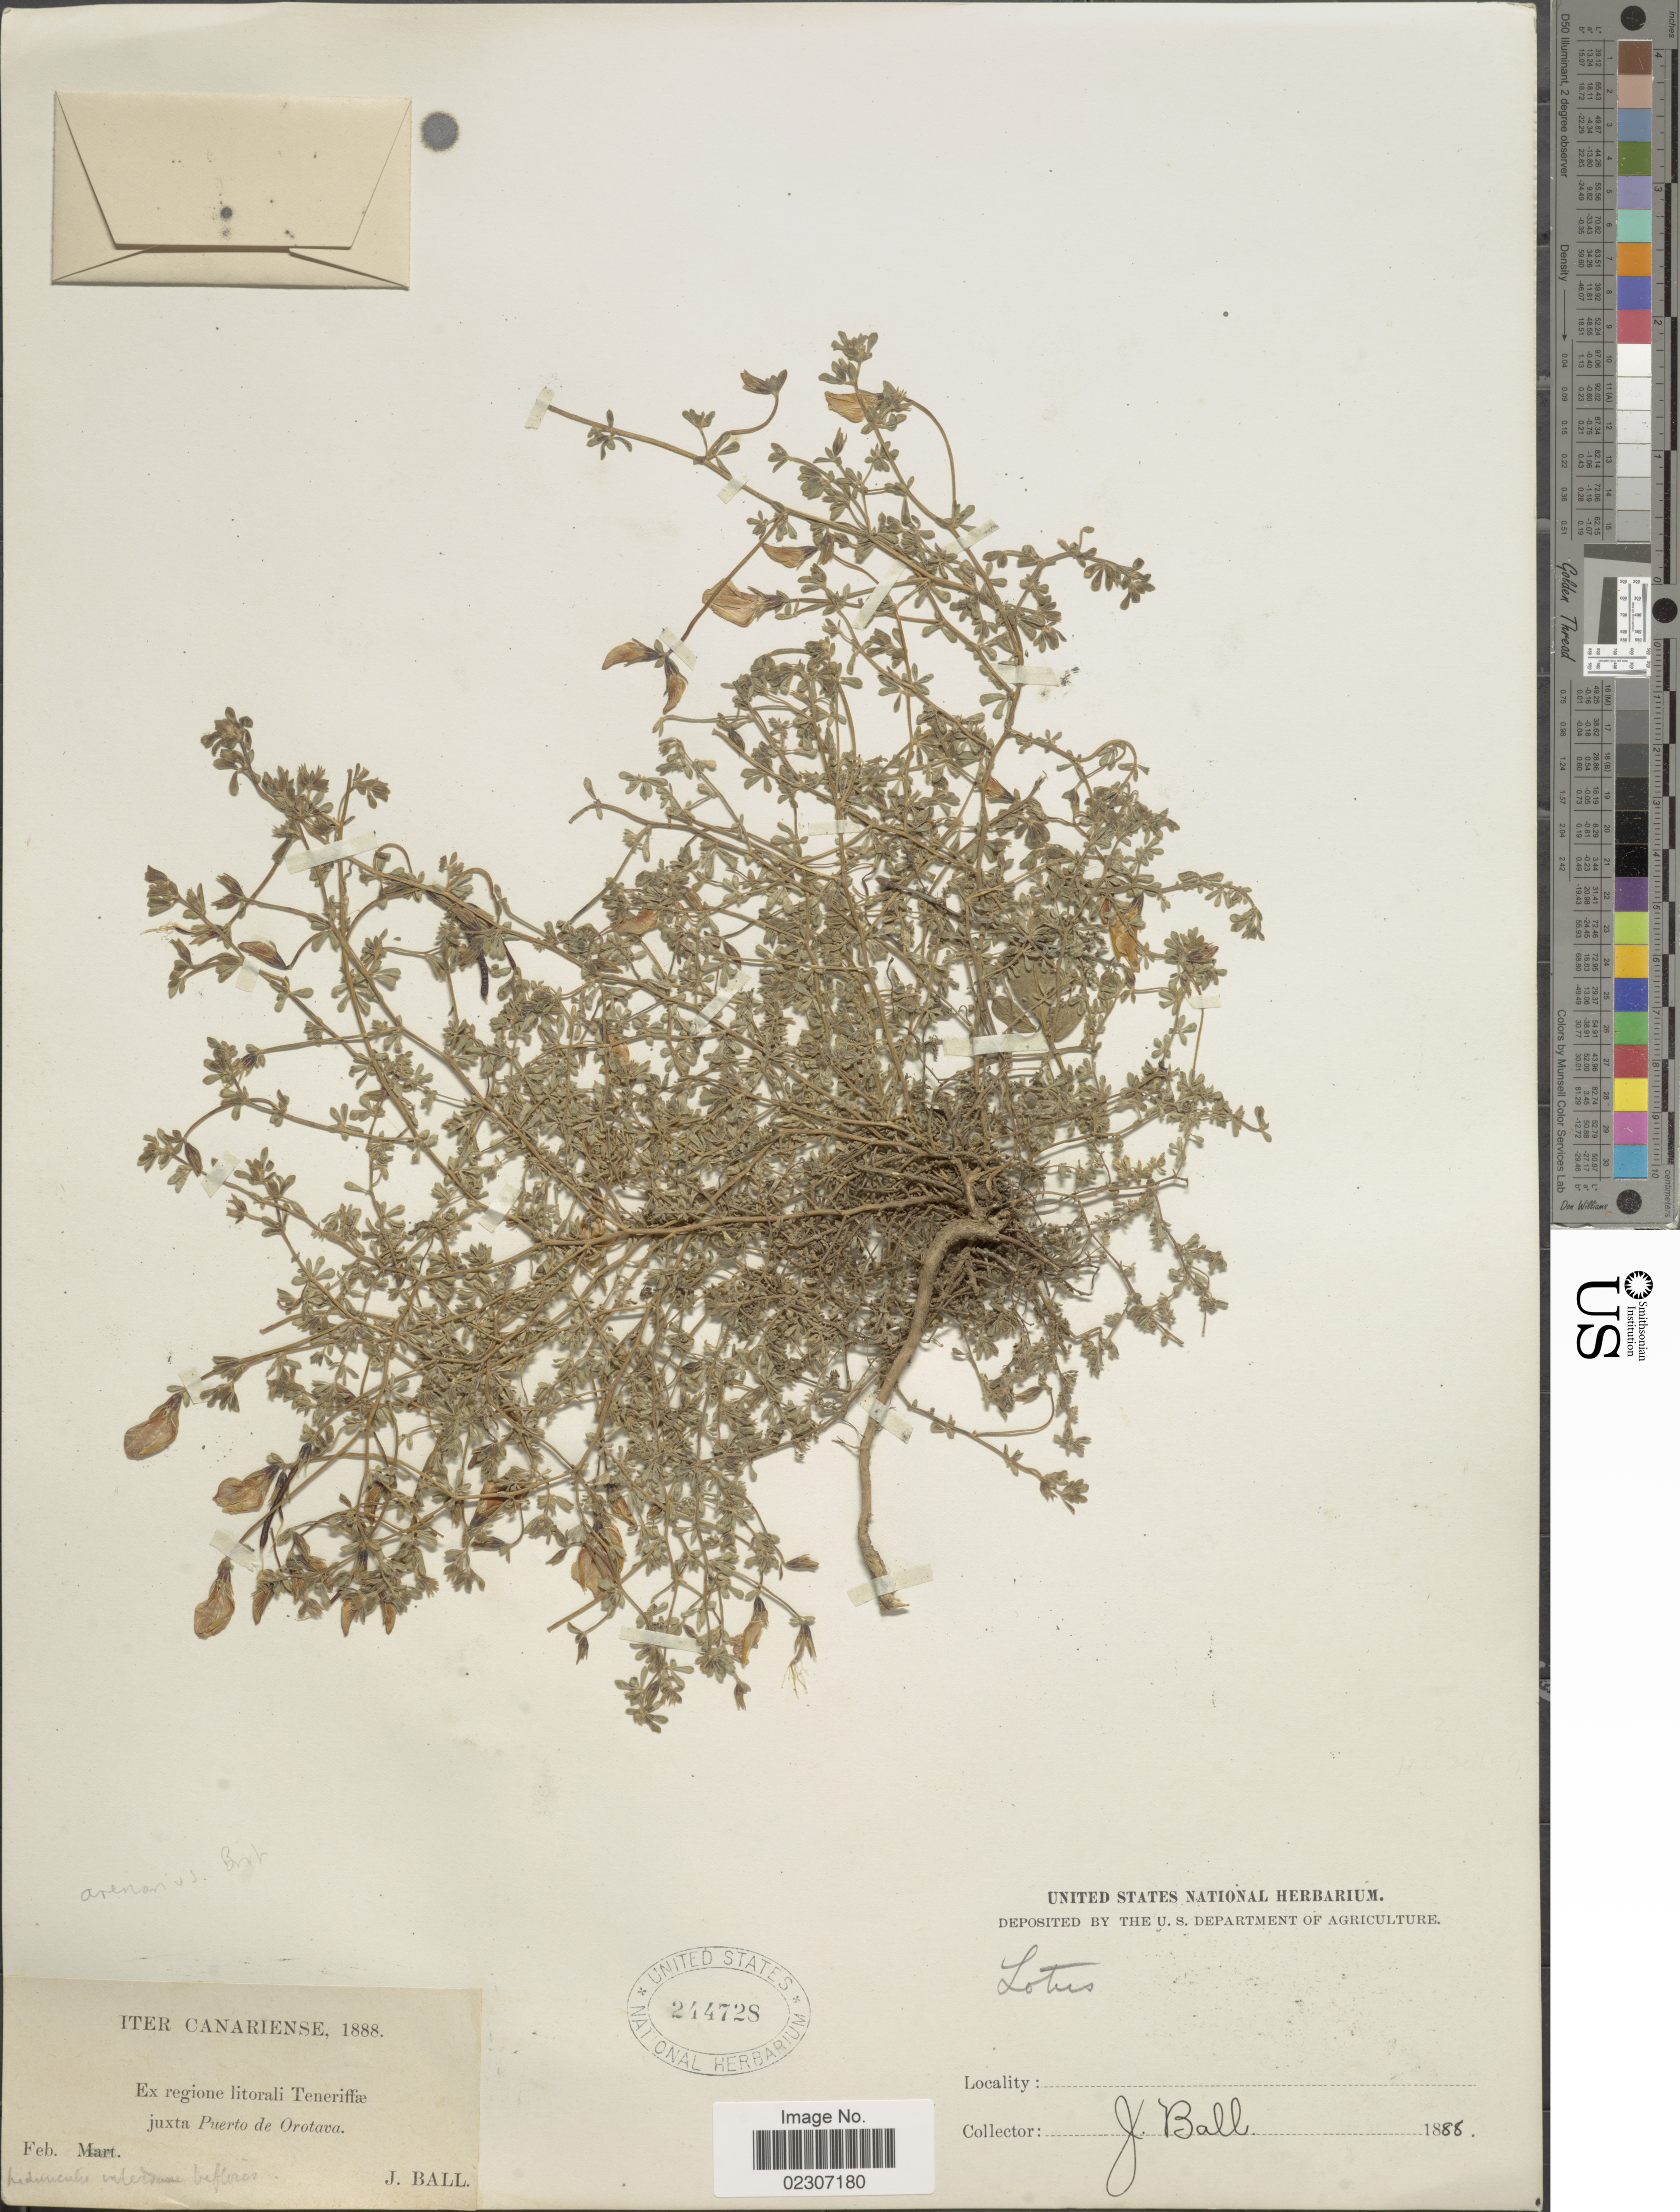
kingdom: Plantae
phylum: Tracheophyta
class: Magnoliopsida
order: Fabales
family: Fabaceae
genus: Lotus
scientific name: Lotus tenellus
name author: (Lowe) Sandral et al.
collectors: J. Ball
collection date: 1888-02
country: Spain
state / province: Canarias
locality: Canariense, regione litorali Teneriffae juxta Puerto de Oratava.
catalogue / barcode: US 244728